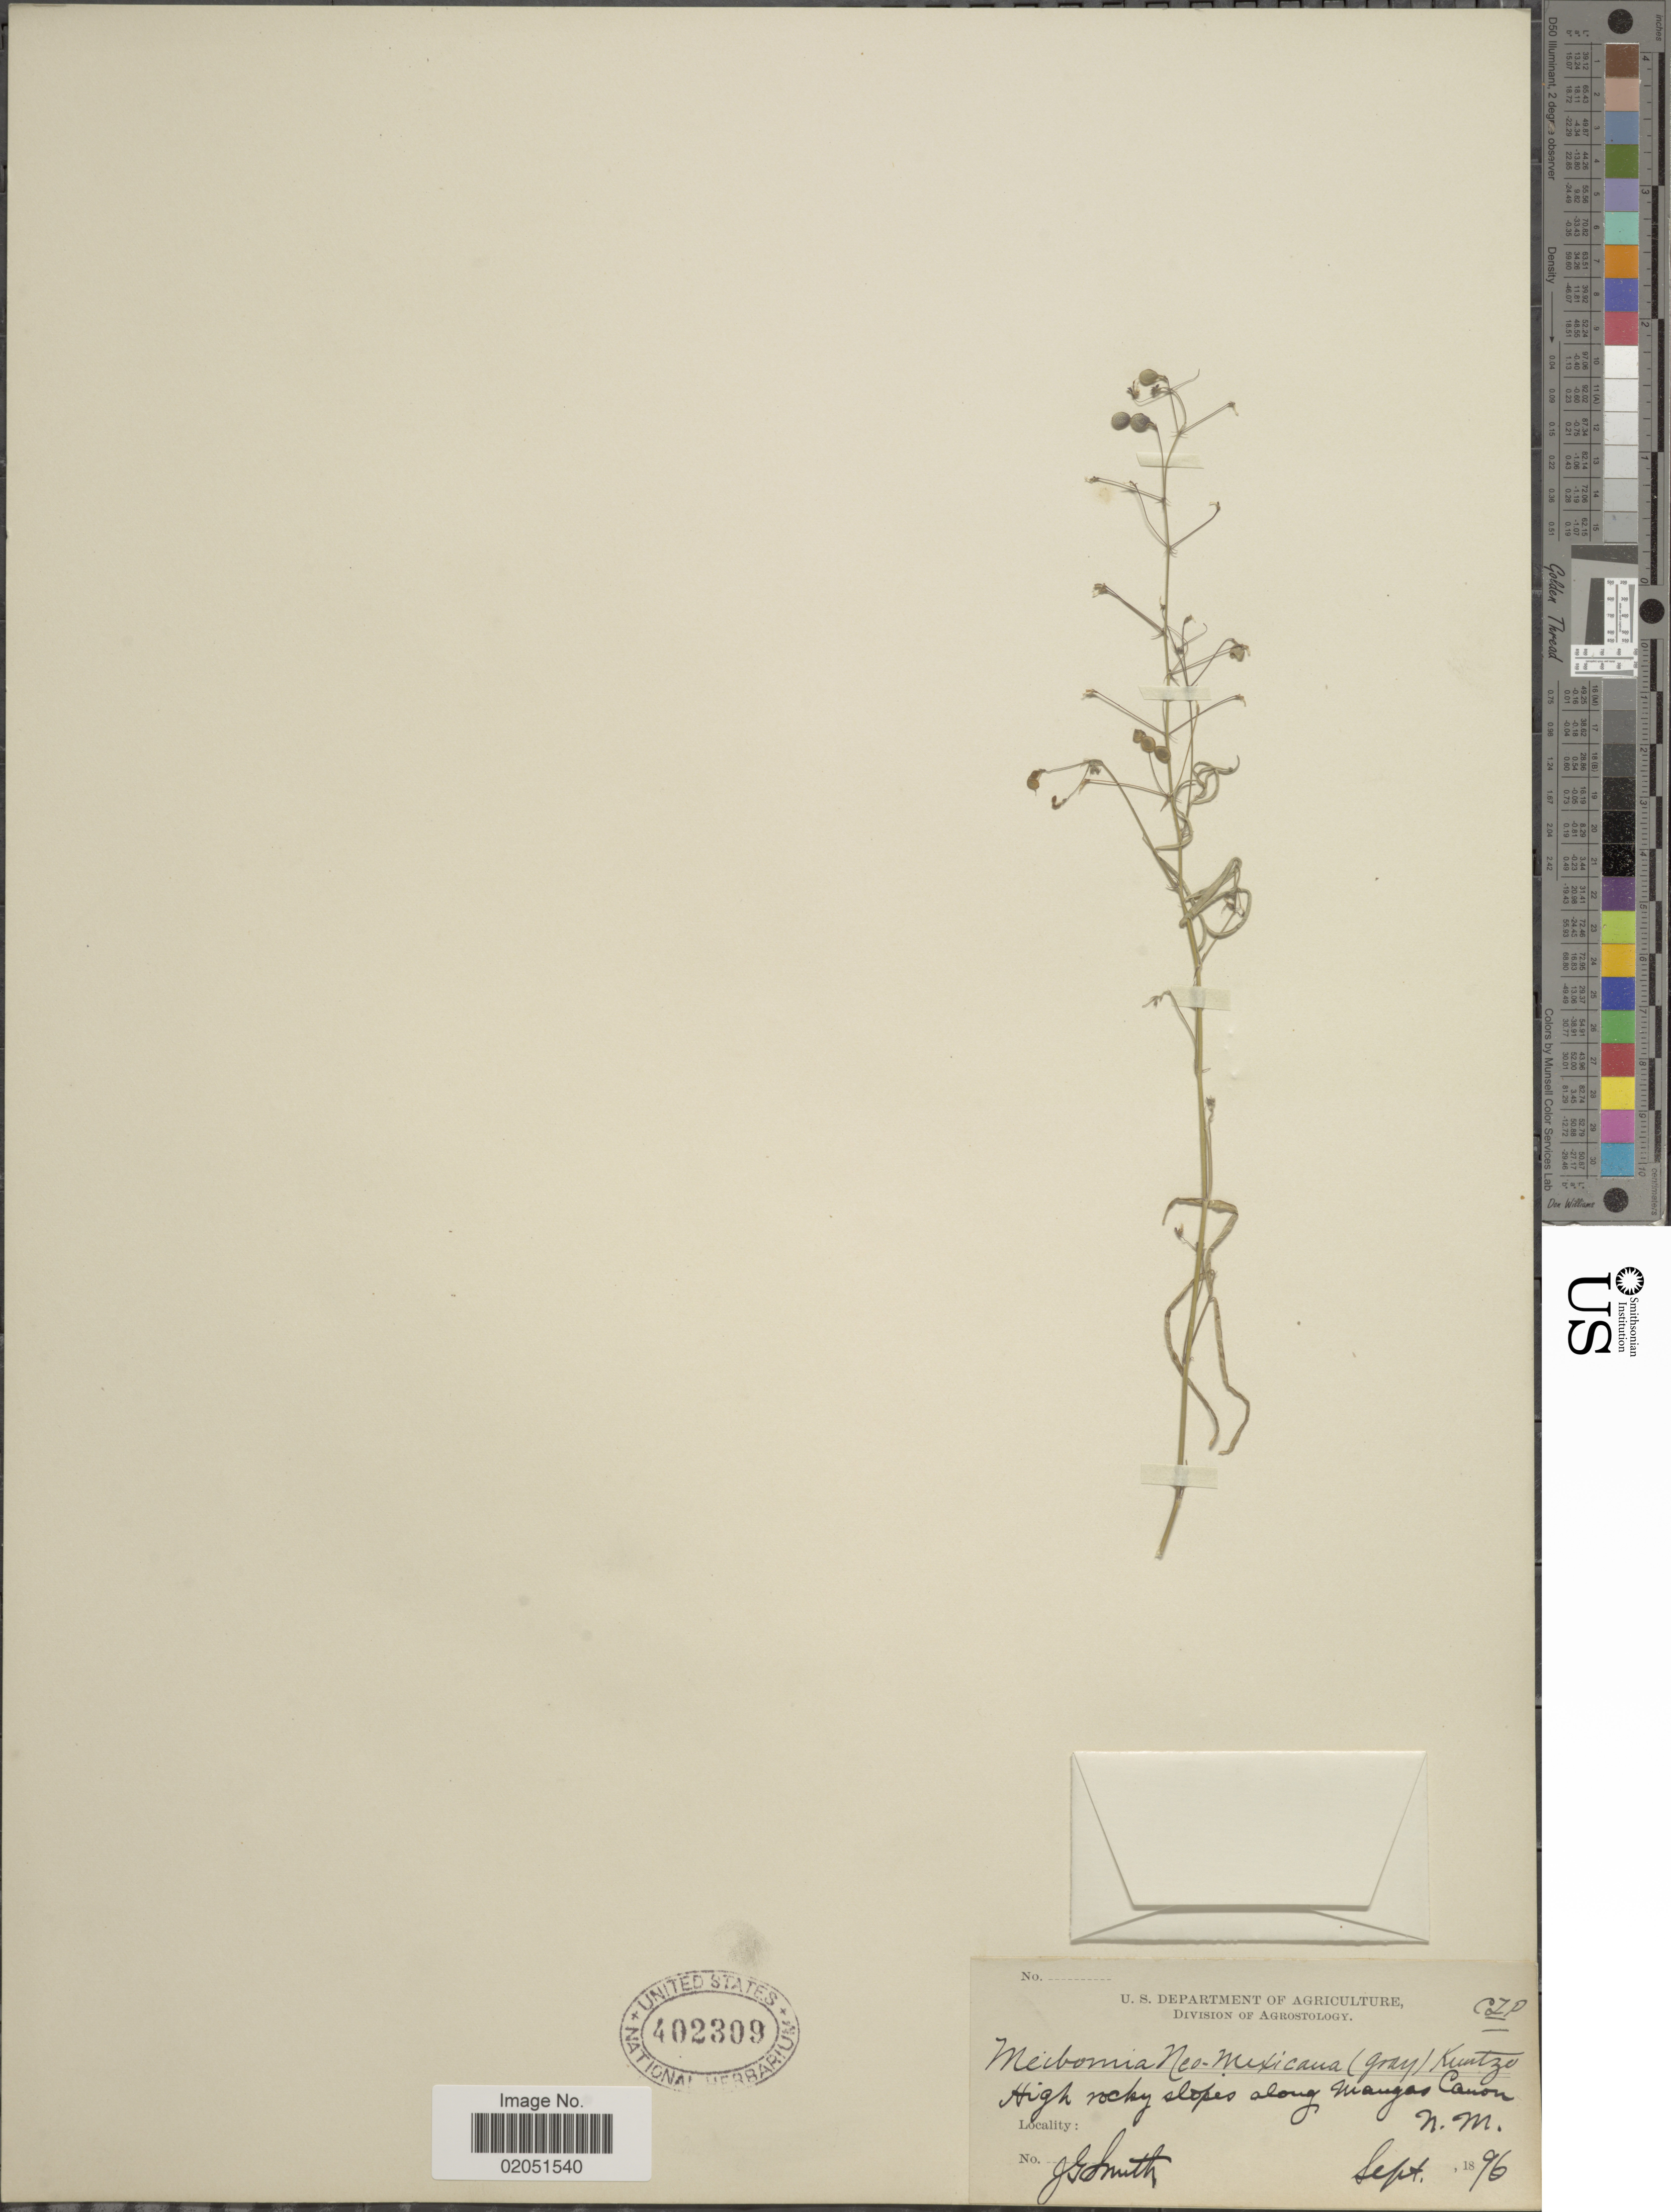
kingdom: Plantae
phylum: Tracheophyta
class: Magnoliopsida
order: Fabales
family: Fabaceae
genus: Desmodium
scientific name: Desmodium rosei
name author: B.G. Schub.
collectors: J. G. Smith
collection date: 1896-09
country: United States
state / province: New Mexico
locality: High rocky slopes along Mangas Canon.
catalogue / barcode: US 402309